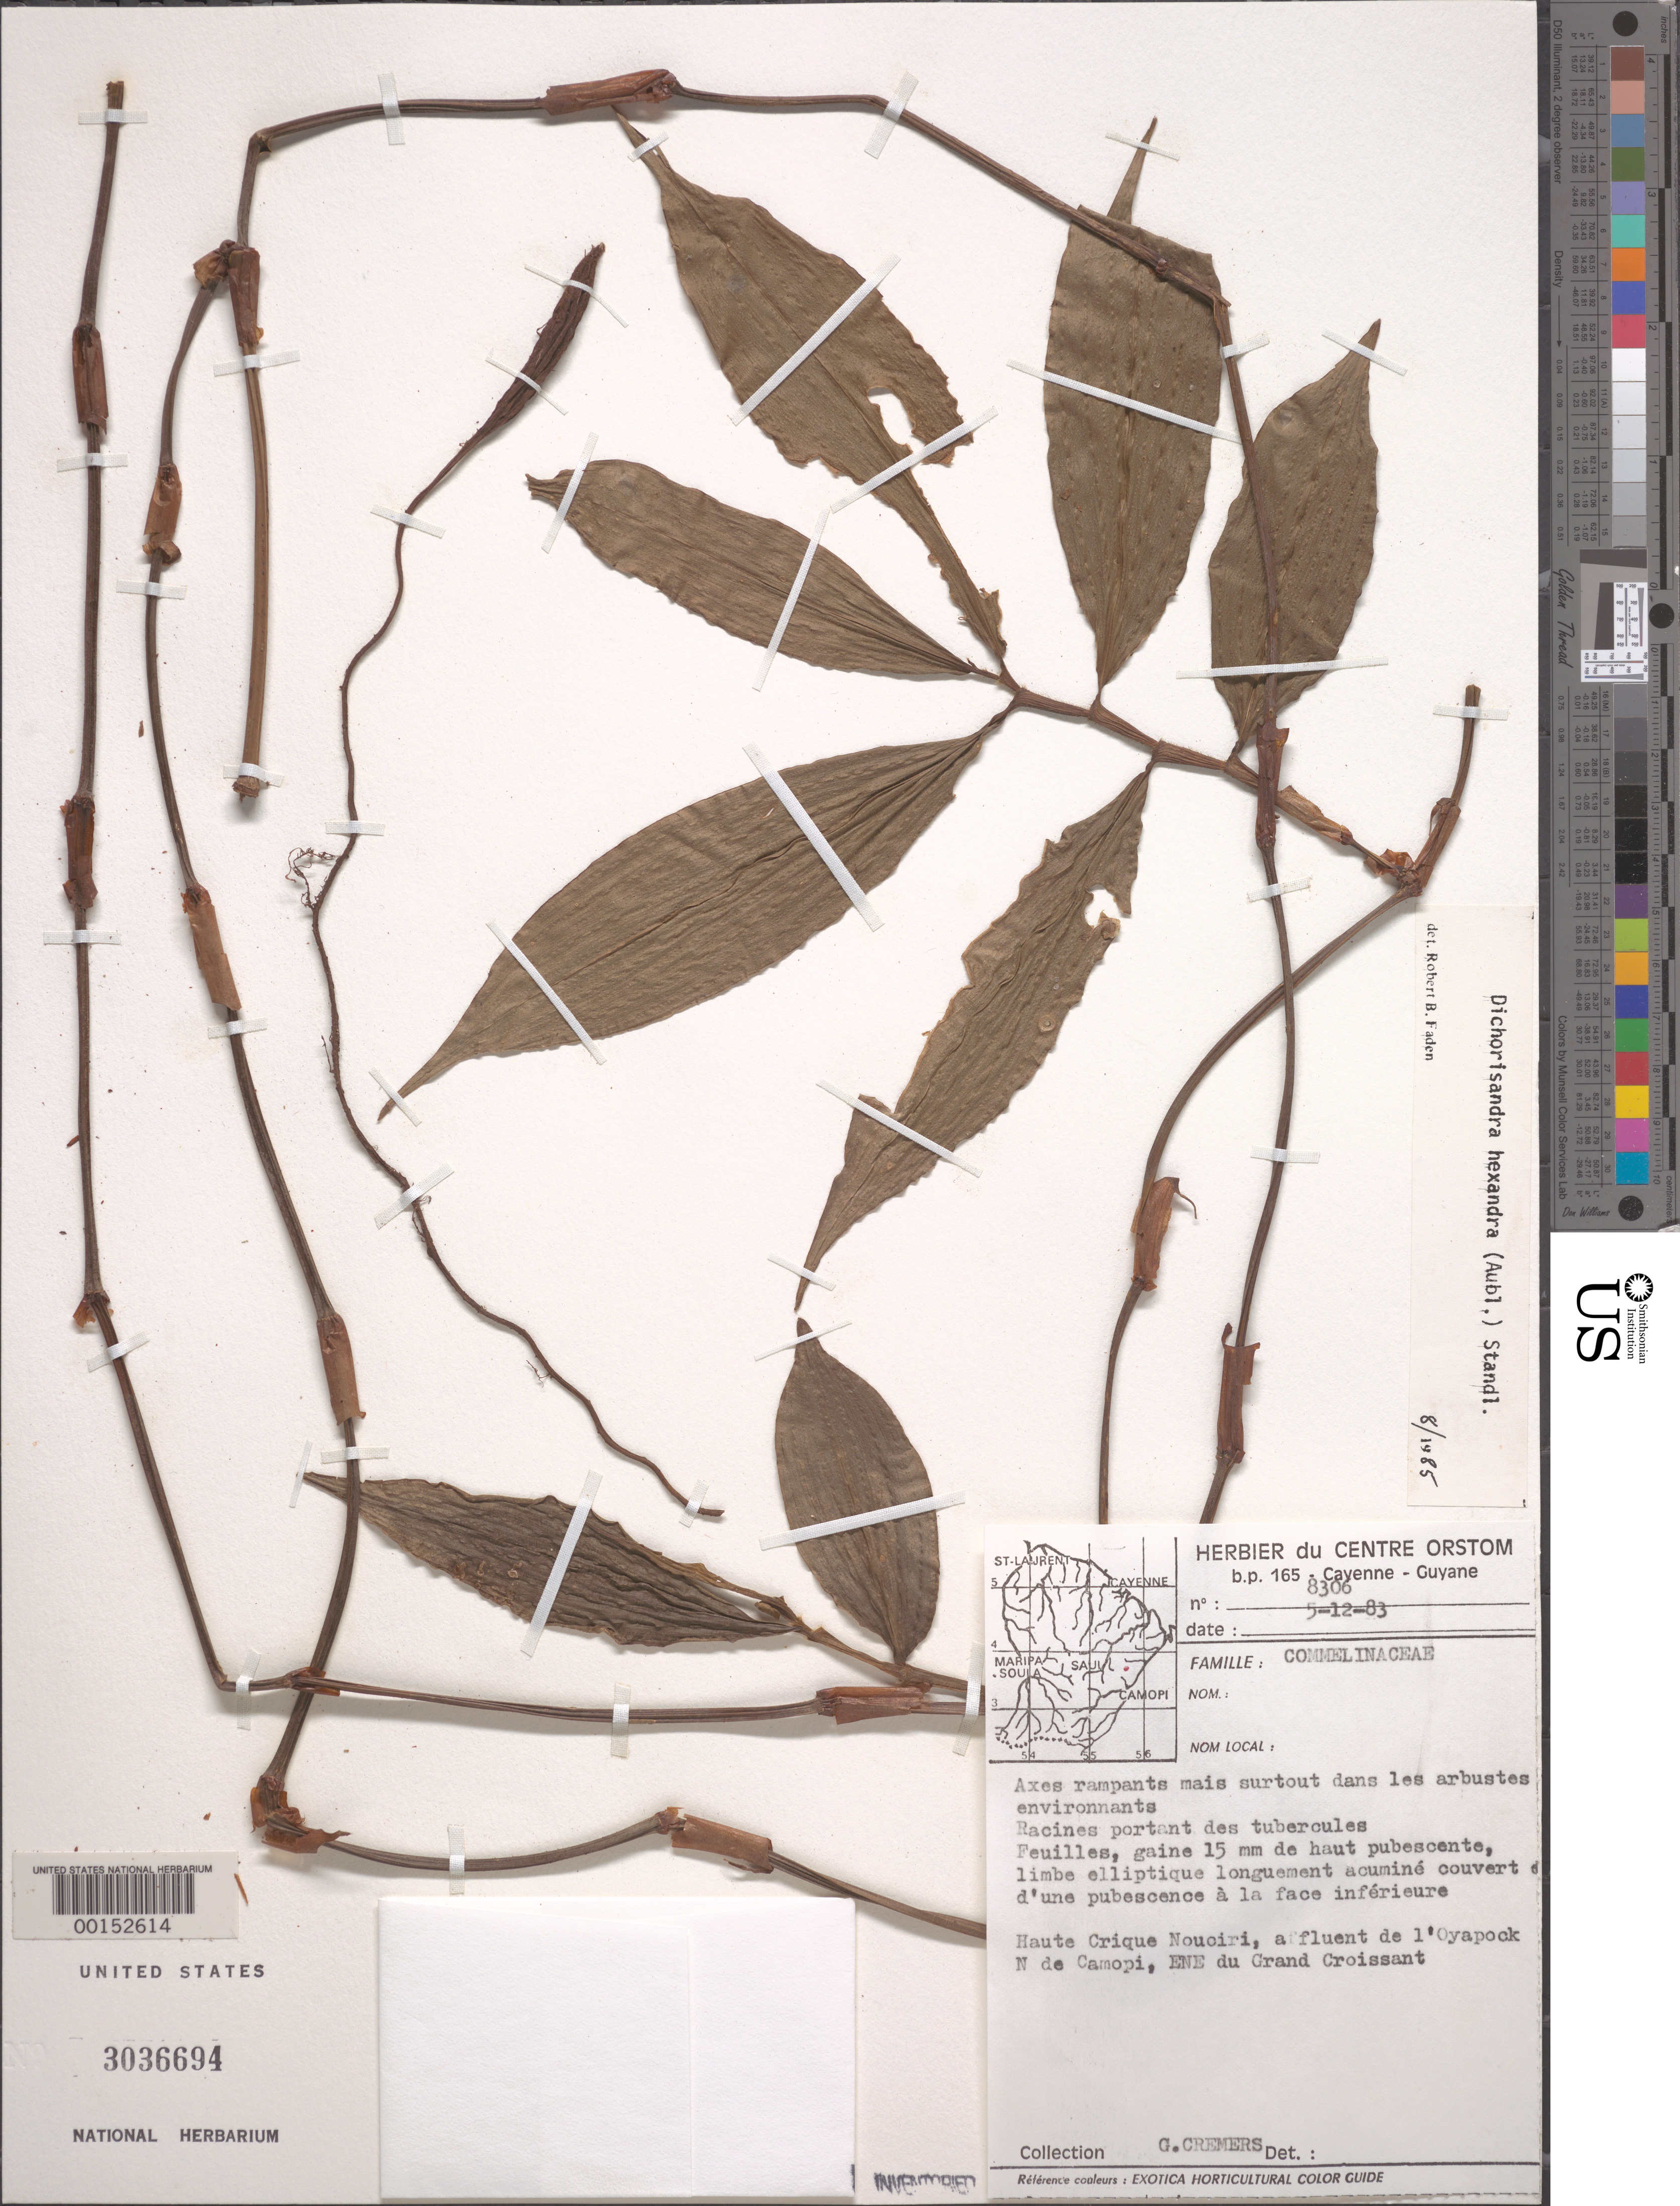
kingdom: Plantae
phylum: Tracheophyta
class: Liliopsida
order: Commelinales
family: Commelinaceae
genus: Dichorisandra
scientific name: Dichorisandra hexandra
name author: (Aubl.) Standl.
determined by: Faden, Robert B., (US), Smithsonian Institution - National Museum of Natural History (UNITED STATES)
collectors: G. Cremers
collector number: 8306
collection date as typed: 05 Dec 1983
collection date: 1983-12-05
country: Guyana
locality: Haute crique nouciri, n of camopi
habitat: Forest understory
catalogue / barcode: US 3036694